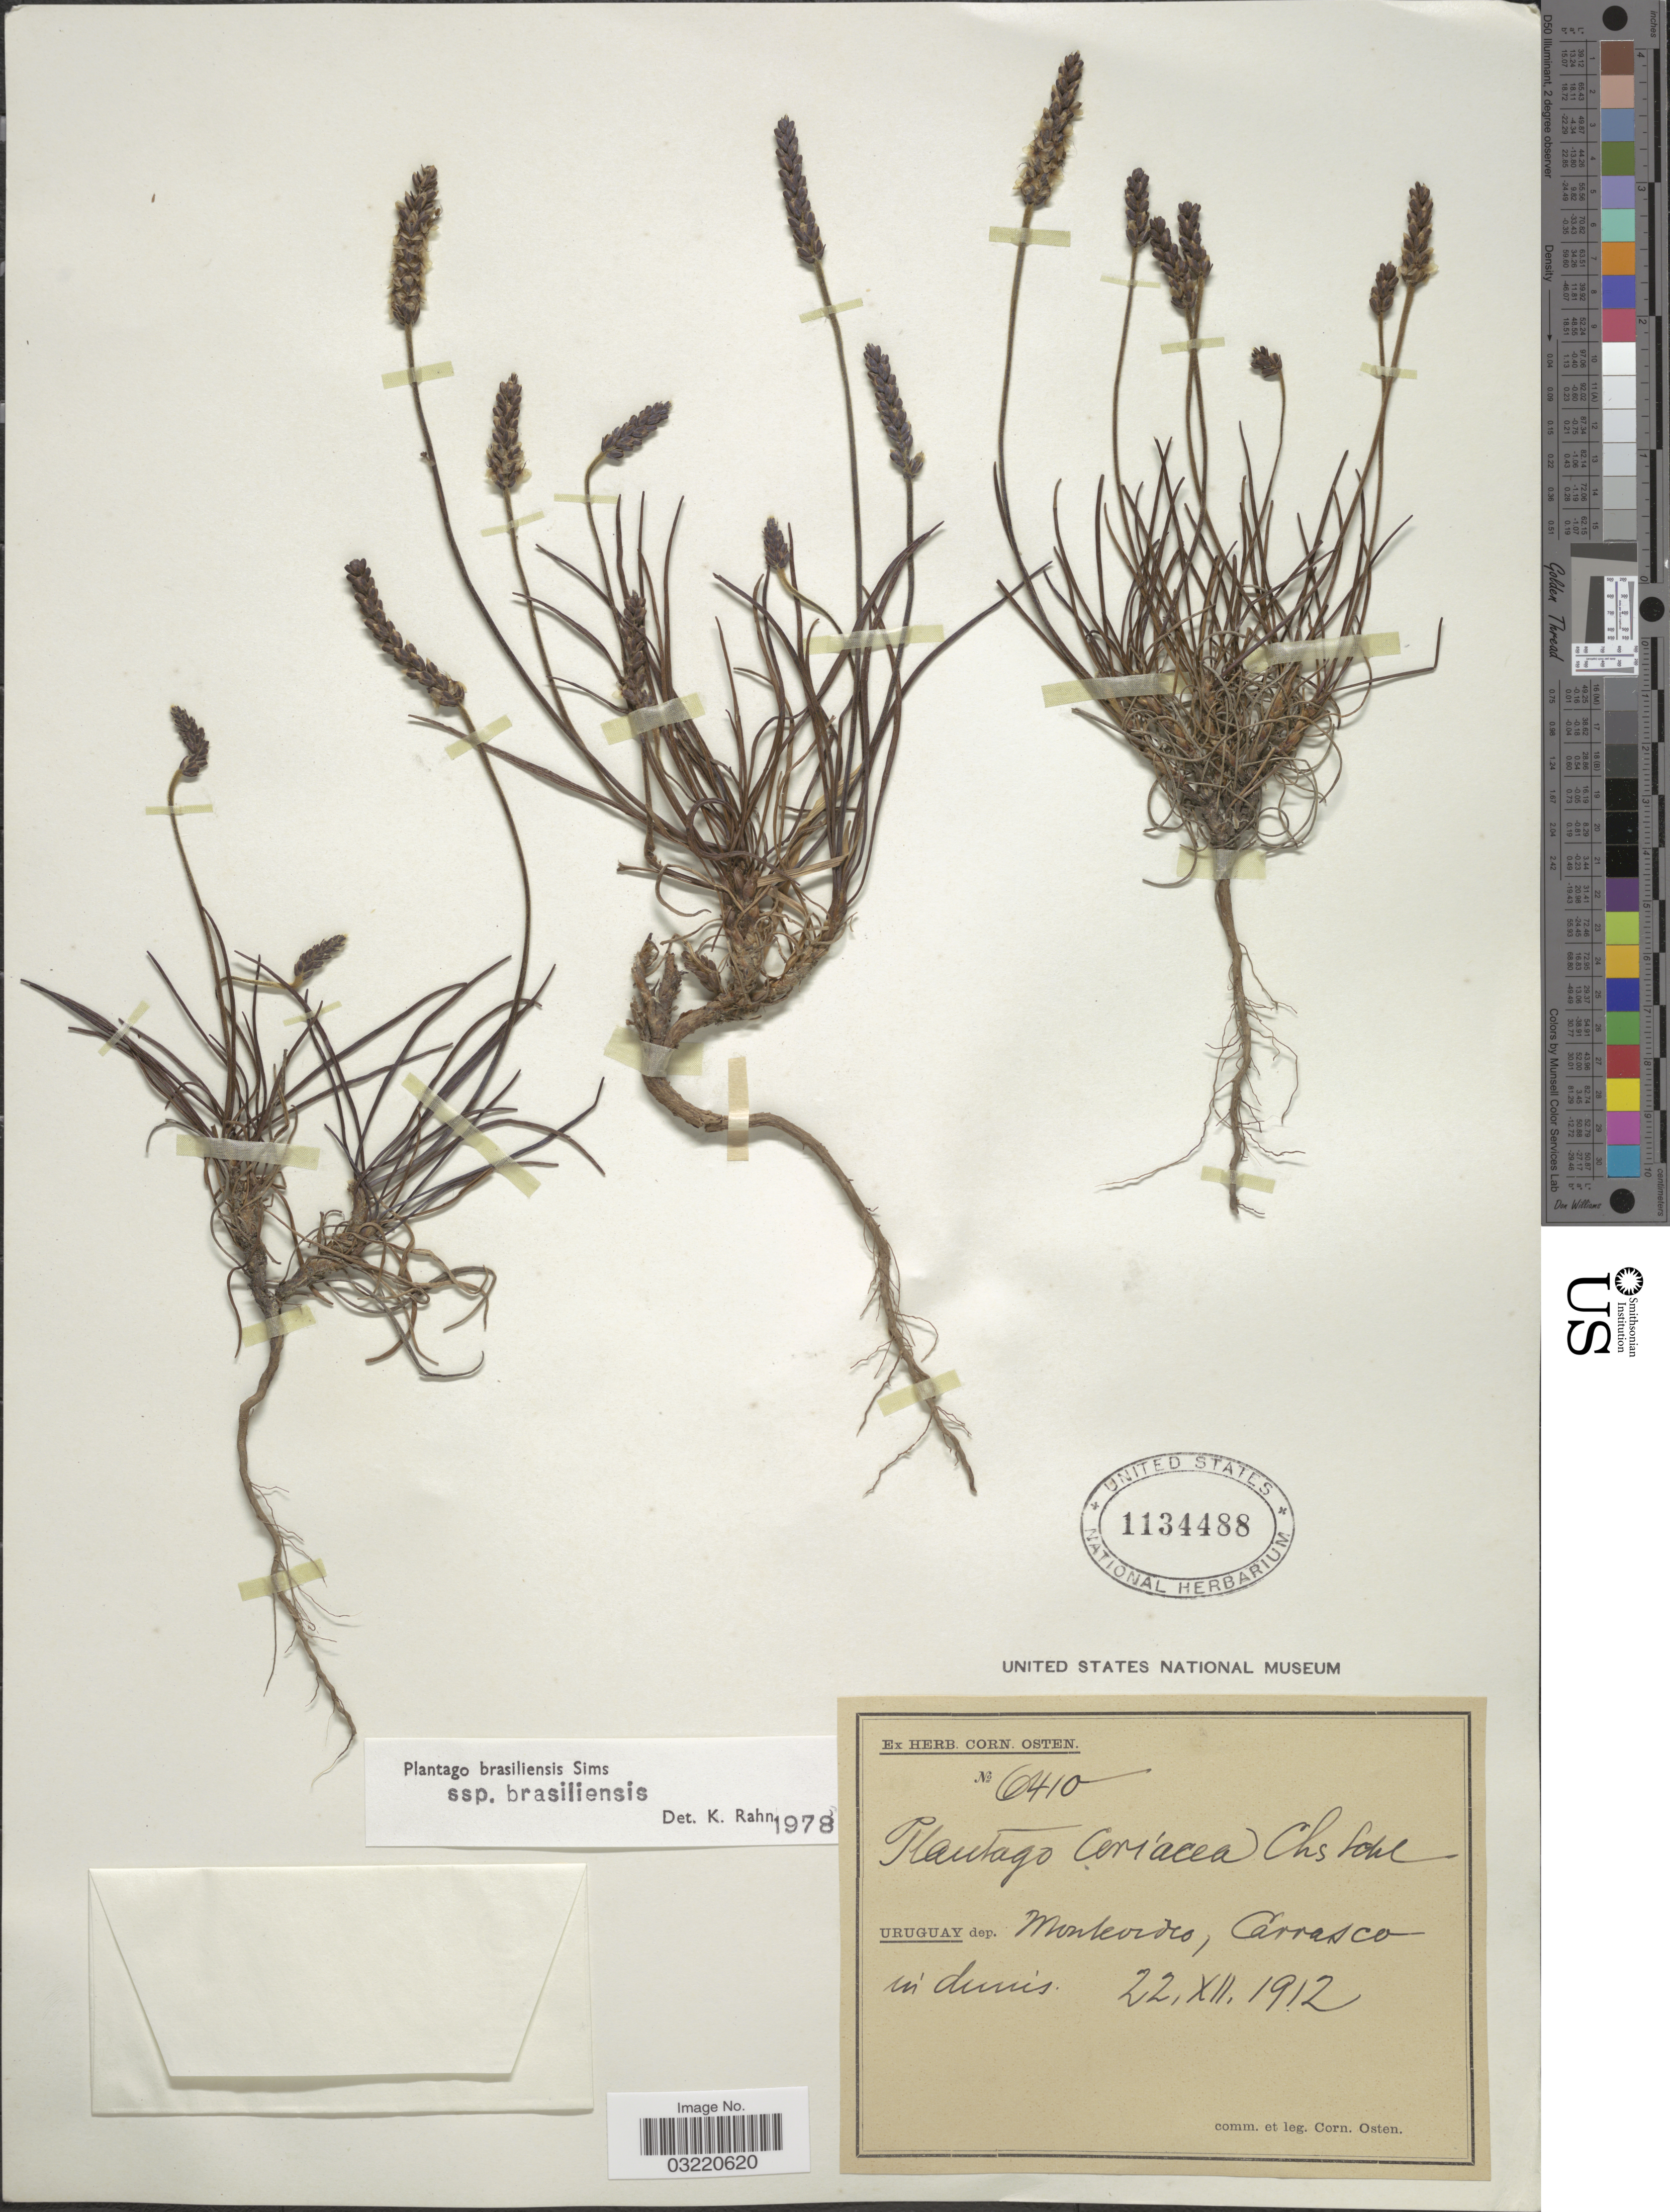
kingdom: Plantae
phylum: Tracheophyta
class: Magnoliopsida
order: Lamiales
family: Plantaginaceae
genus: Plantago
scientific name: Plantago brasiliensis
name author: Sims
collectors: C. Osten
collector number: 6410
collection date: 1912-12-22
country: Uruguay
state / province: Montevideo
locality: Dep. Montevideo, Carrasco.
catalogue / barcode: US 1134488